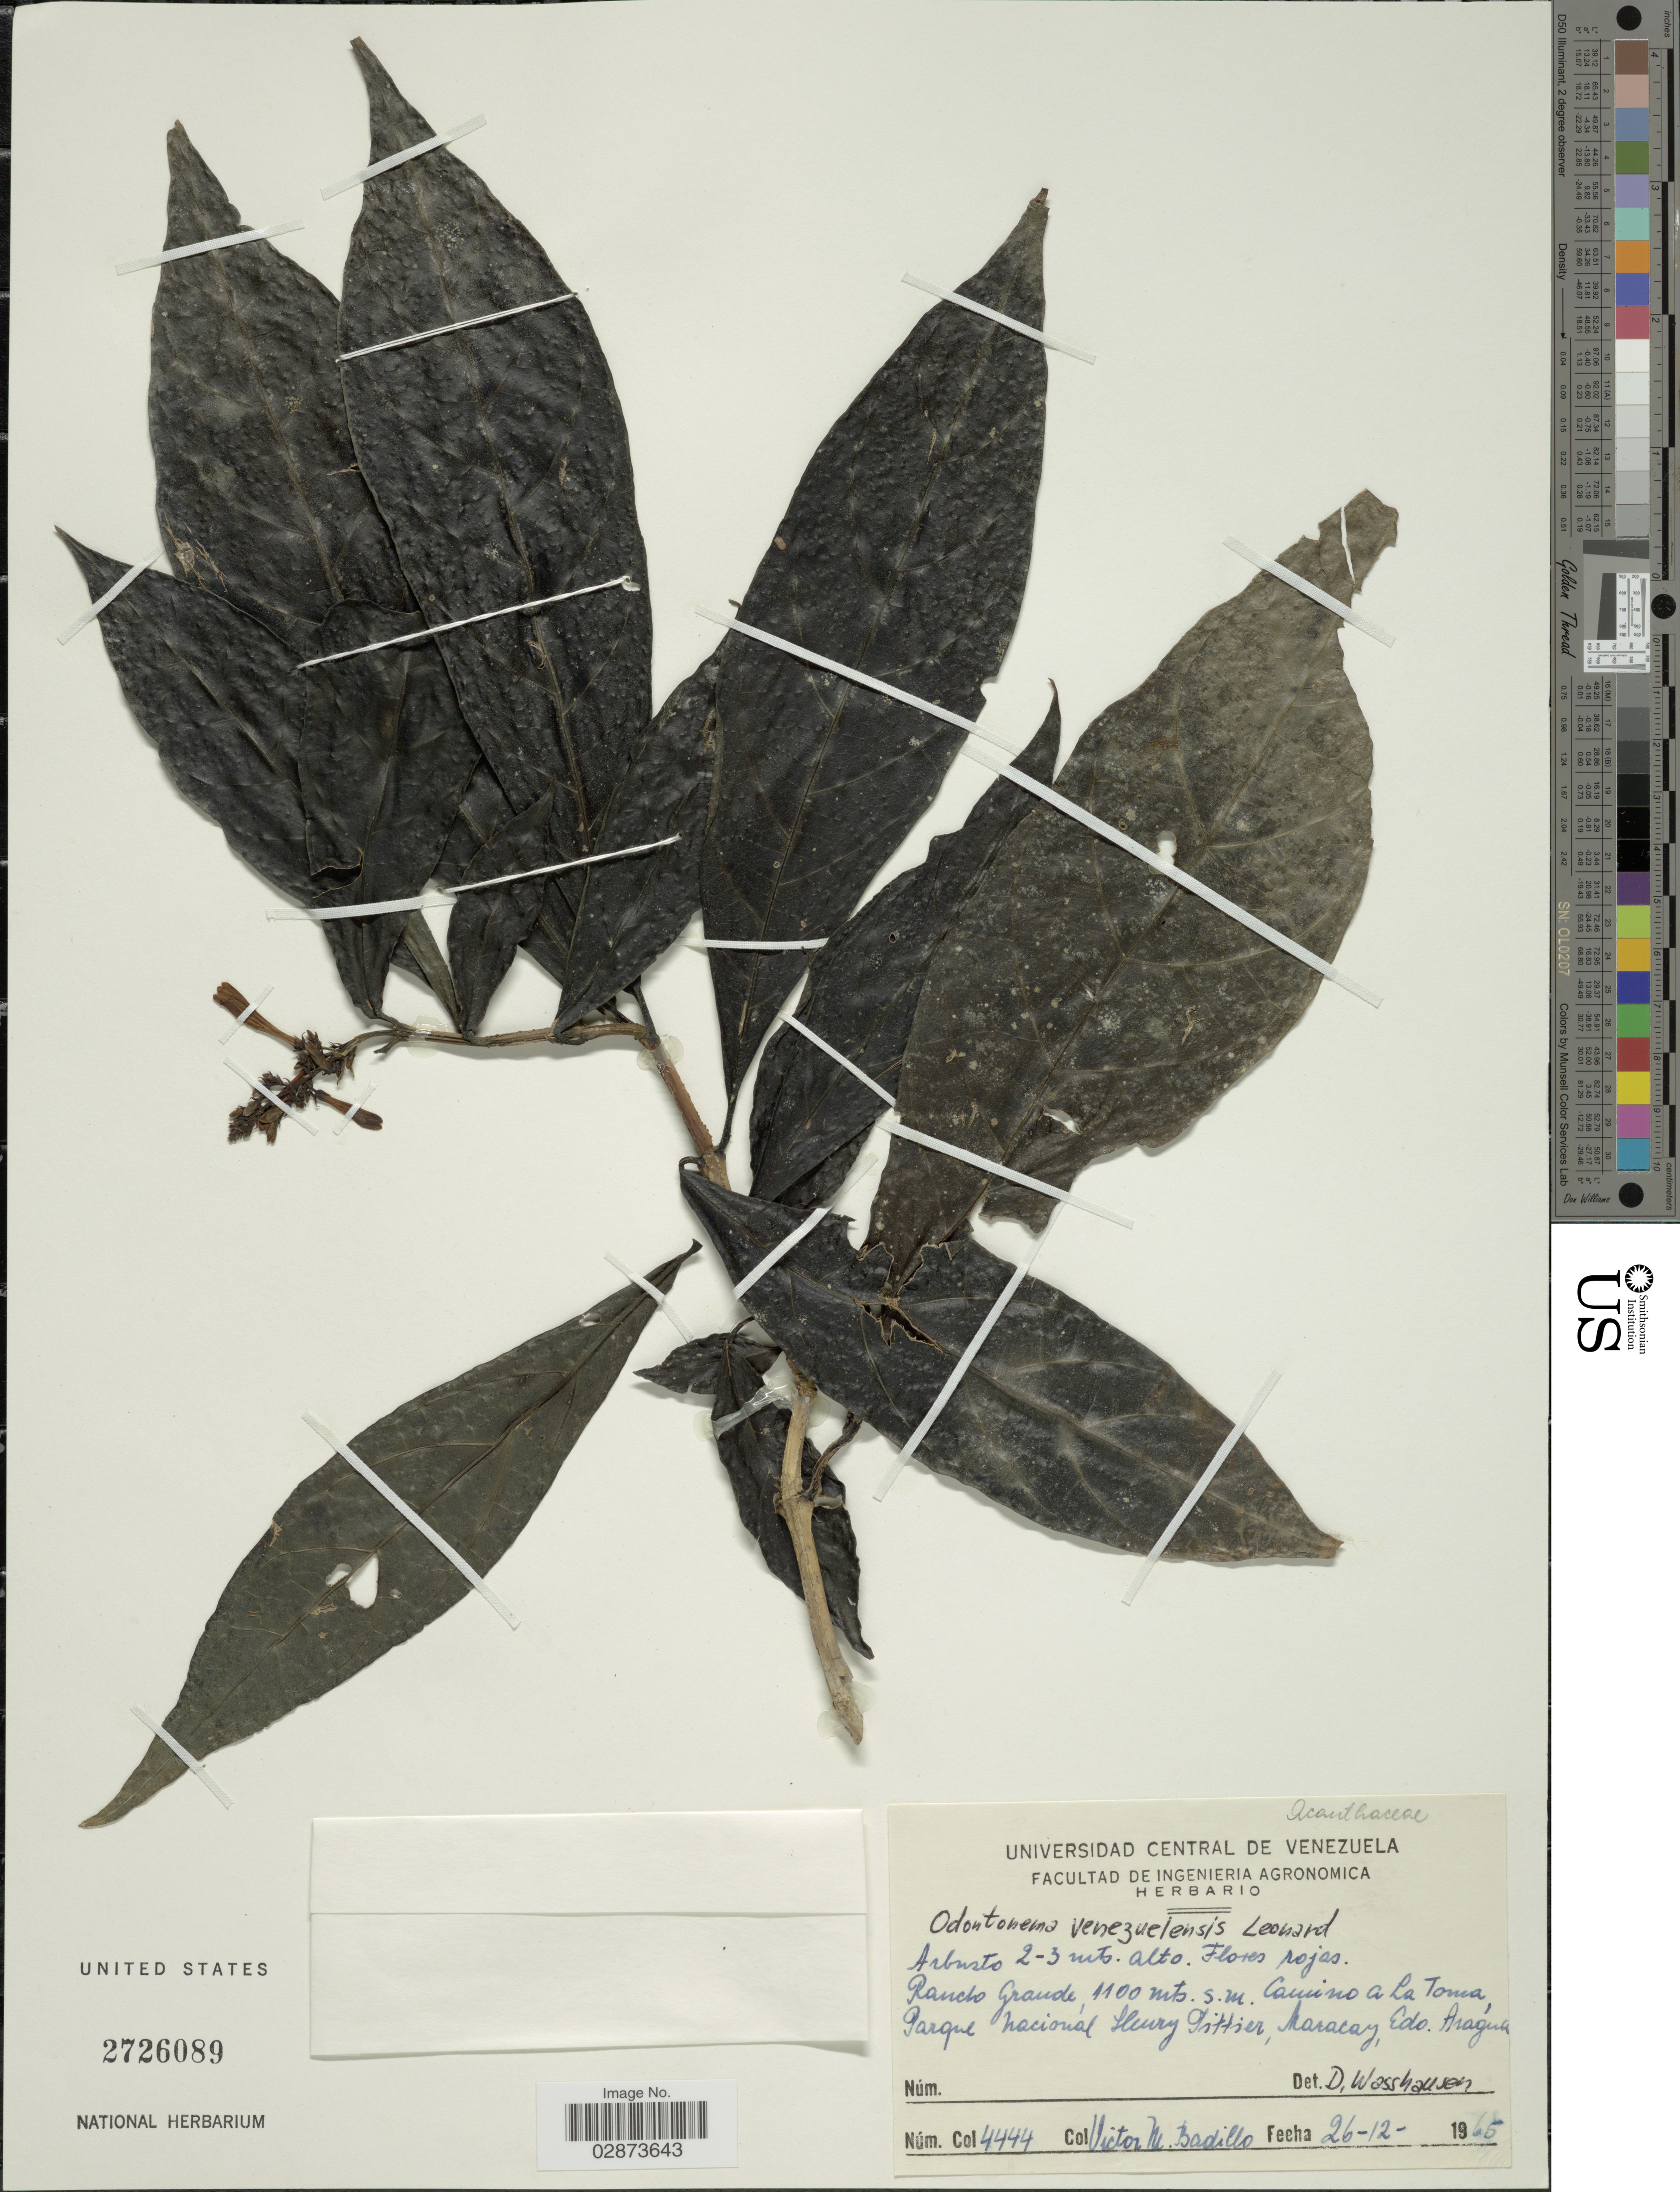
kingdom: Plantae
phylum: Tracheophyta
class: Magnoliopsida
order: Lamiales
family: Acanthaceae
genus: Odontonema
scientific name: Odontonema bracteolatum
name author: (Jacq.) Kuntze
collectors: V. Badillo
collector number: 4444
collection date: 1965-12-26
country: Venezuela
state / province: Aragua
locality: Rancho Grande, camino a La Toma, Parque Nacional Henry Pittier, Maracay, Edo. Aragua.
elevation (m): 1100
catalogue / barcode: US 2726089